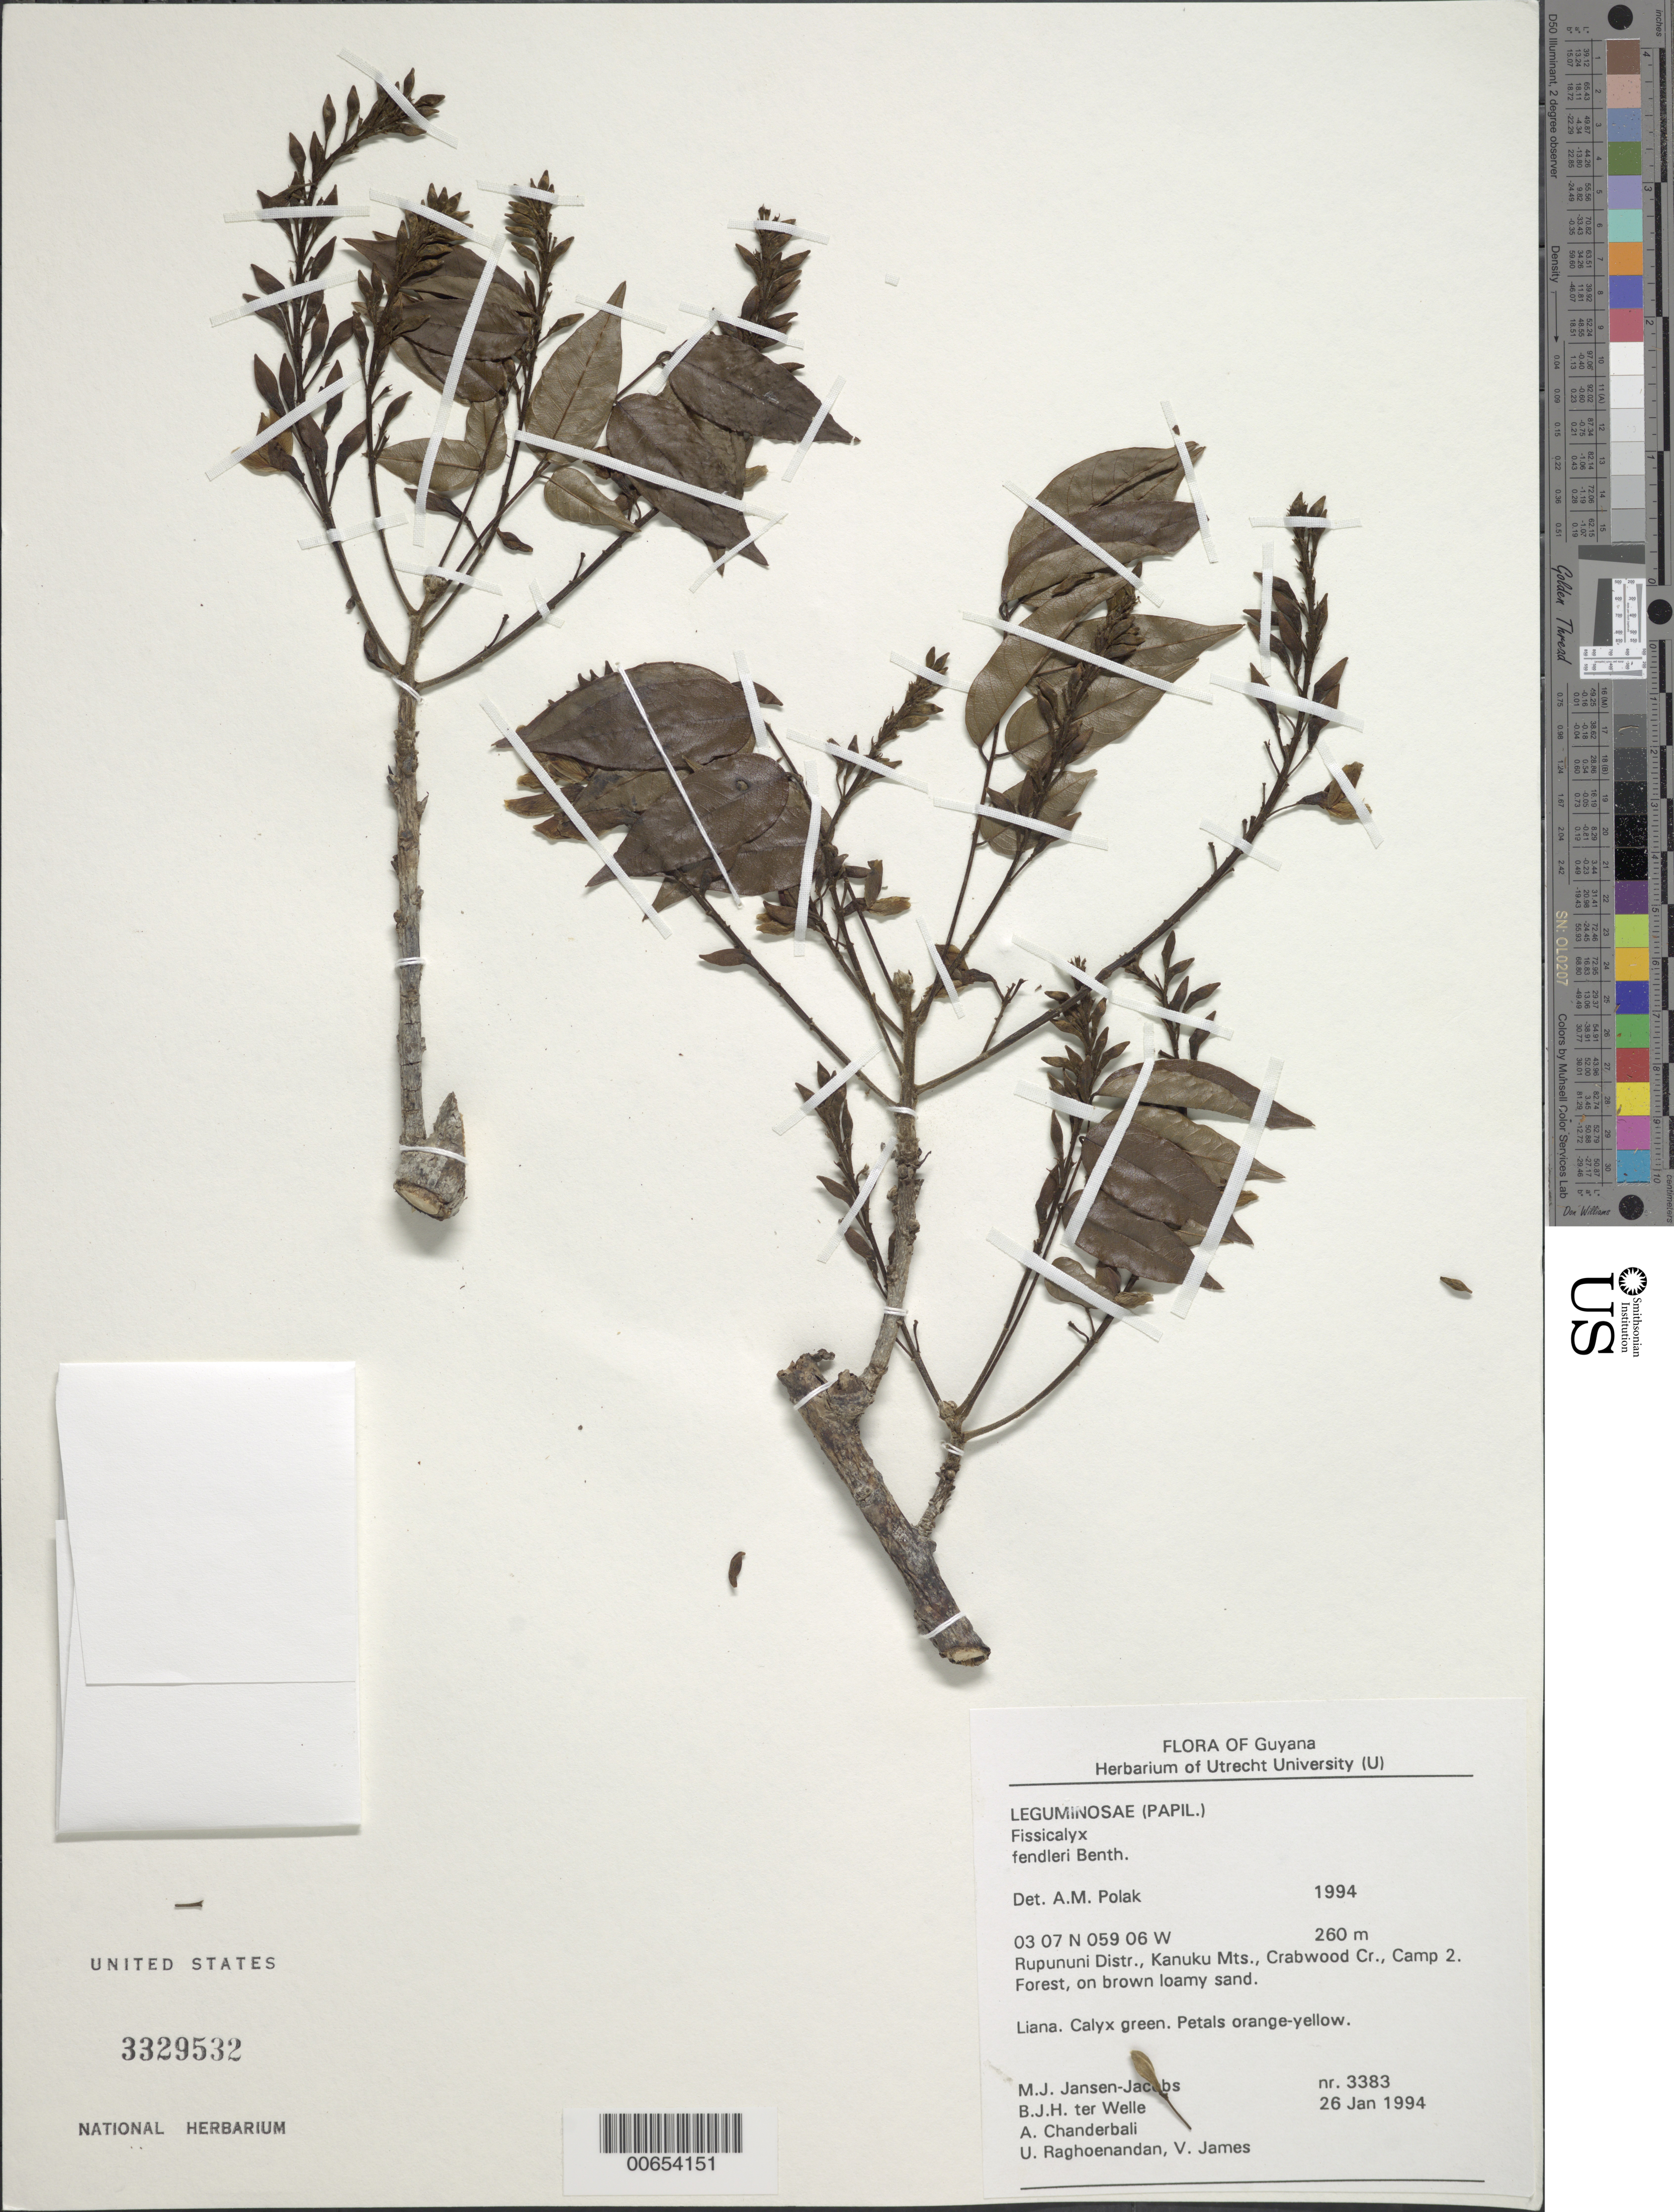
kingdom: Plantae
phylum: Tracheophyta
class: Magnoliopsida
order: Fabales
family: Fabaceae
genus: Fissicalyx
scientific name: Fissicalyx fendleri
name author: Benth.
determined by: Polak, A. M.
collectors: M. J. Jansen-Jacobs, B. Welle, A. S. Chanderbali, U. Raghoenandan & V. James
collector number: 3383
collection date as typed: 26-Jan-94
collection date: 1994-01-26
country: Guyana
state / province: U. Takutu-U. Essequibo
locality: Crabwood Cr., Camp 2, Kanuku Mts., Rupununi District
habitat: Forest on brown loamy sand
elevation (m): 260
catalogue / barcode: US 3329532